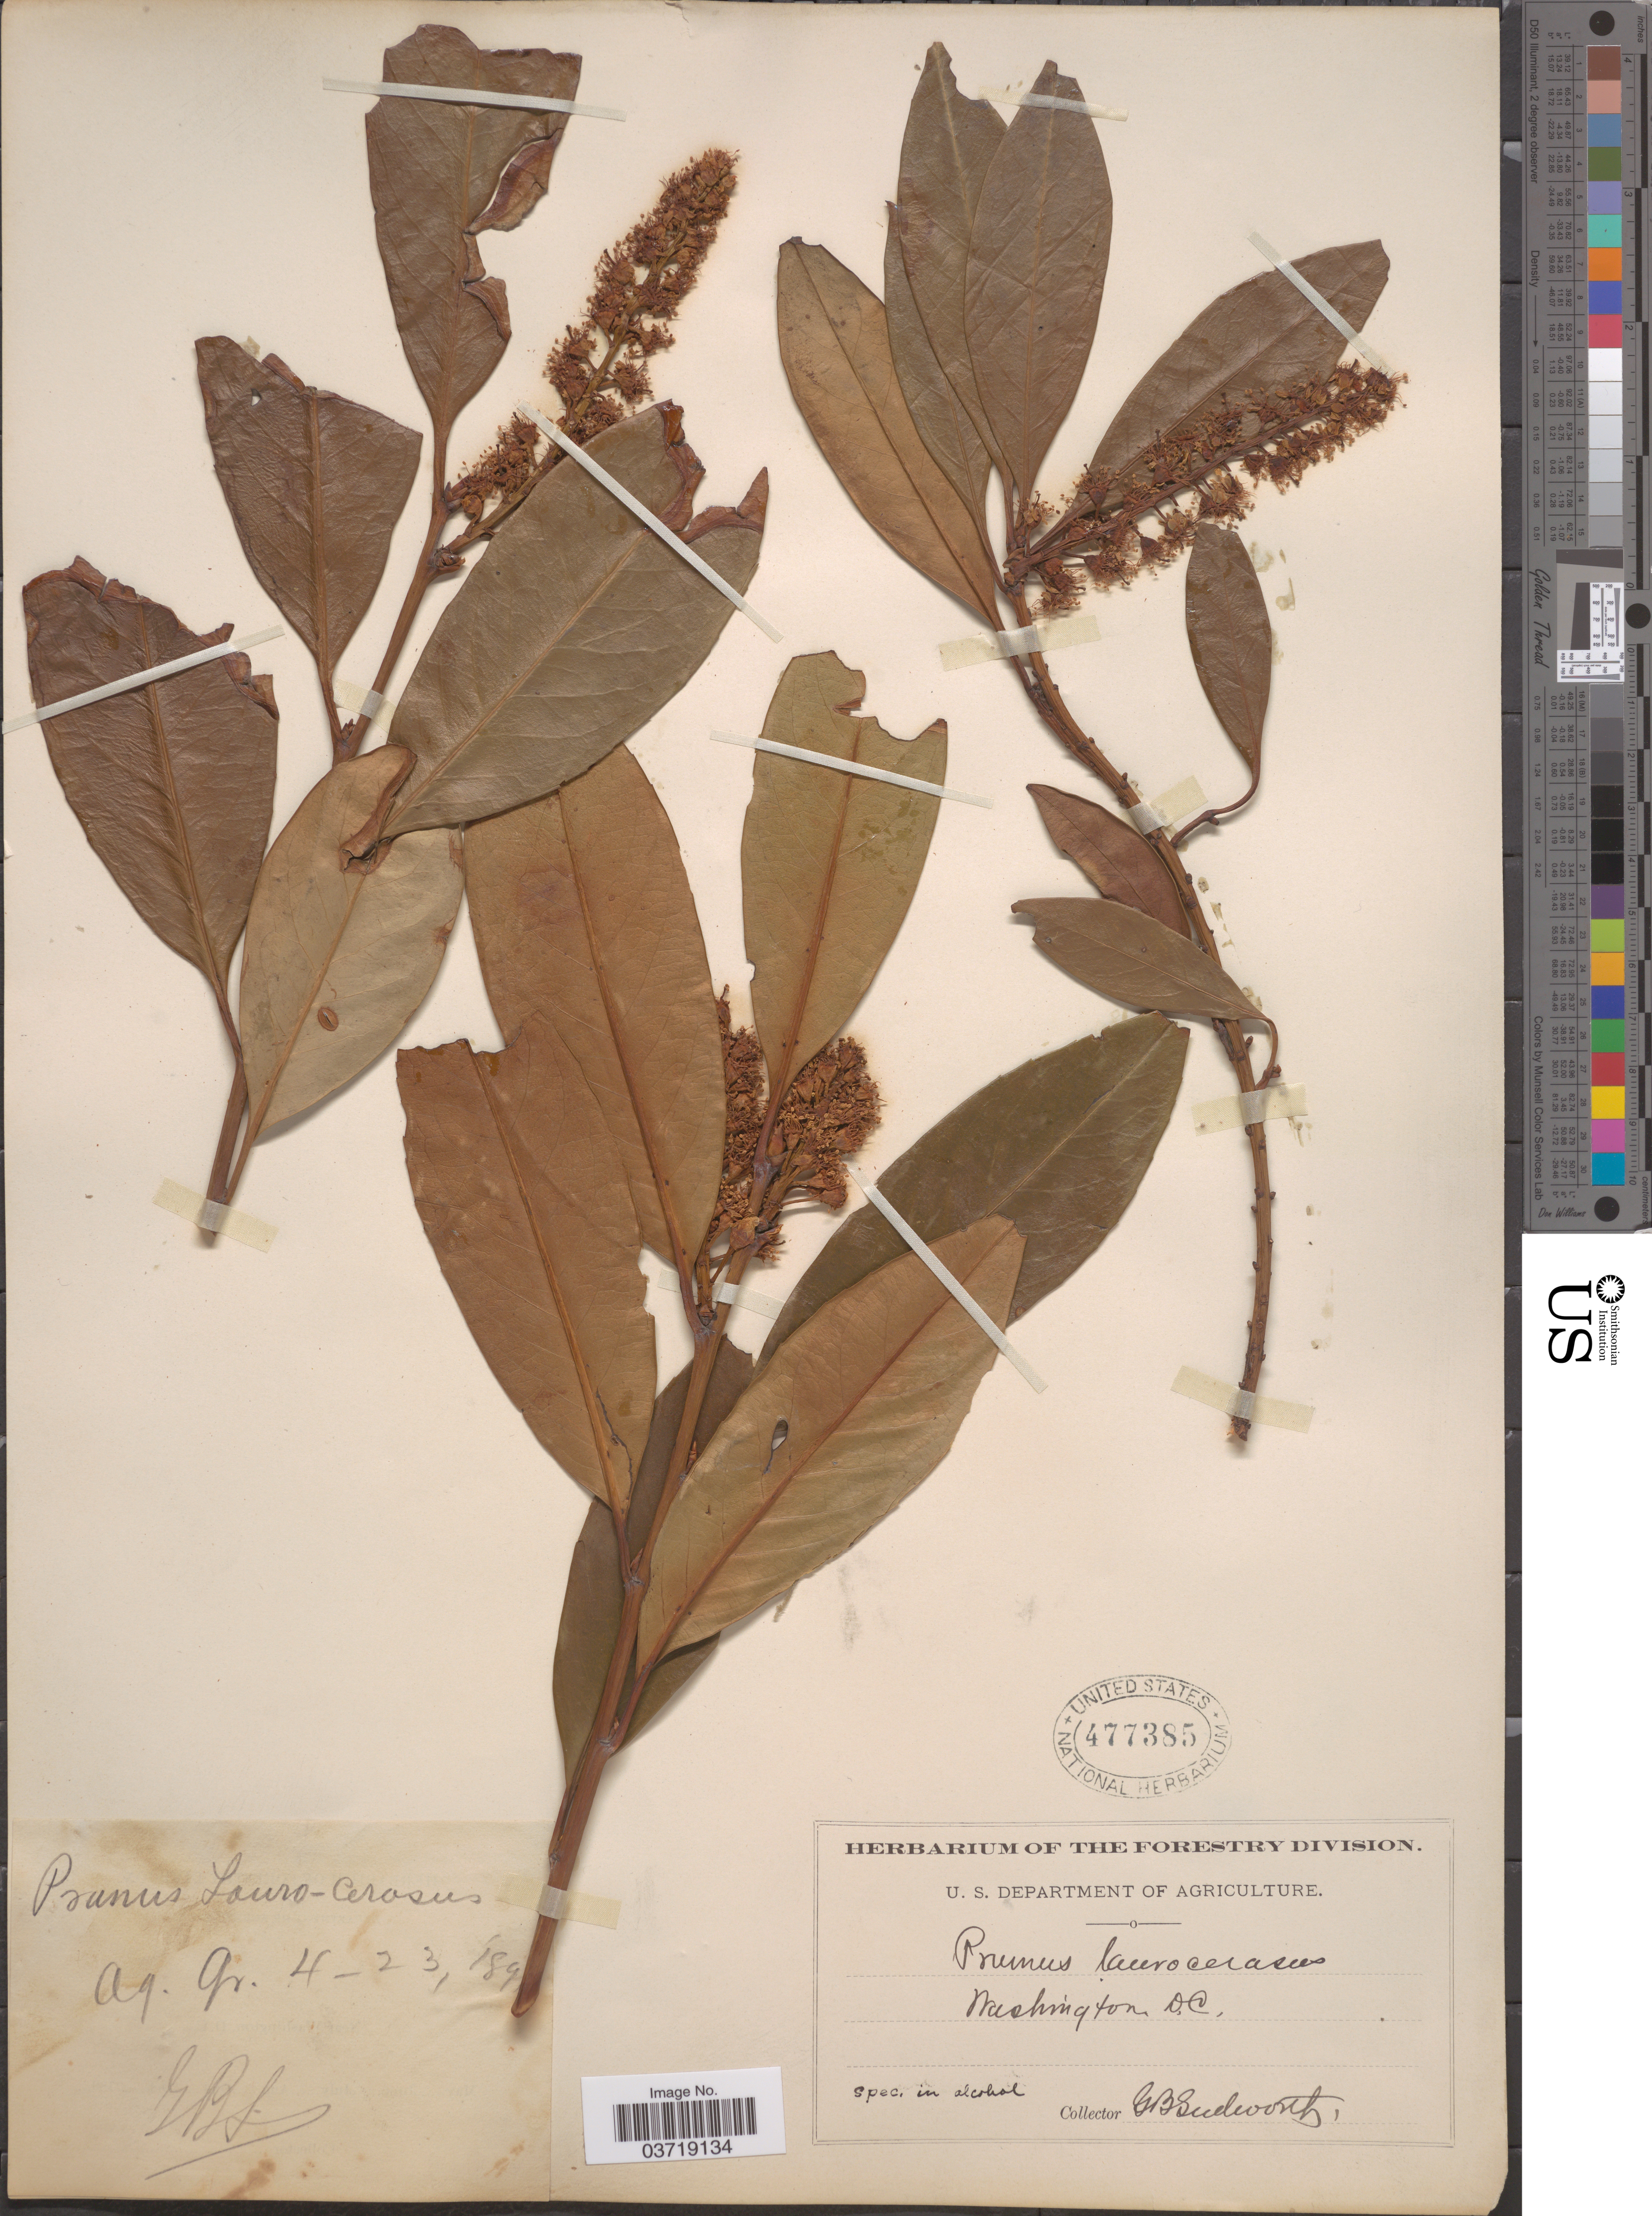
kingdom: Plantae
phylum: Tracheophyta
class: Magnoliopsida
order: Rosales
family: Rosaceae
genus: Prunus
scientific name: Prunus laurocerasus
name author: L.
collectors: G. B. Sudworth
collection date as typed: Transcribed d/m/y: 23/4/89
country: United States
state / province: District of Columbia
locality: Washington D.C. Ag. Gr.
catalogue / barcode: US 477385